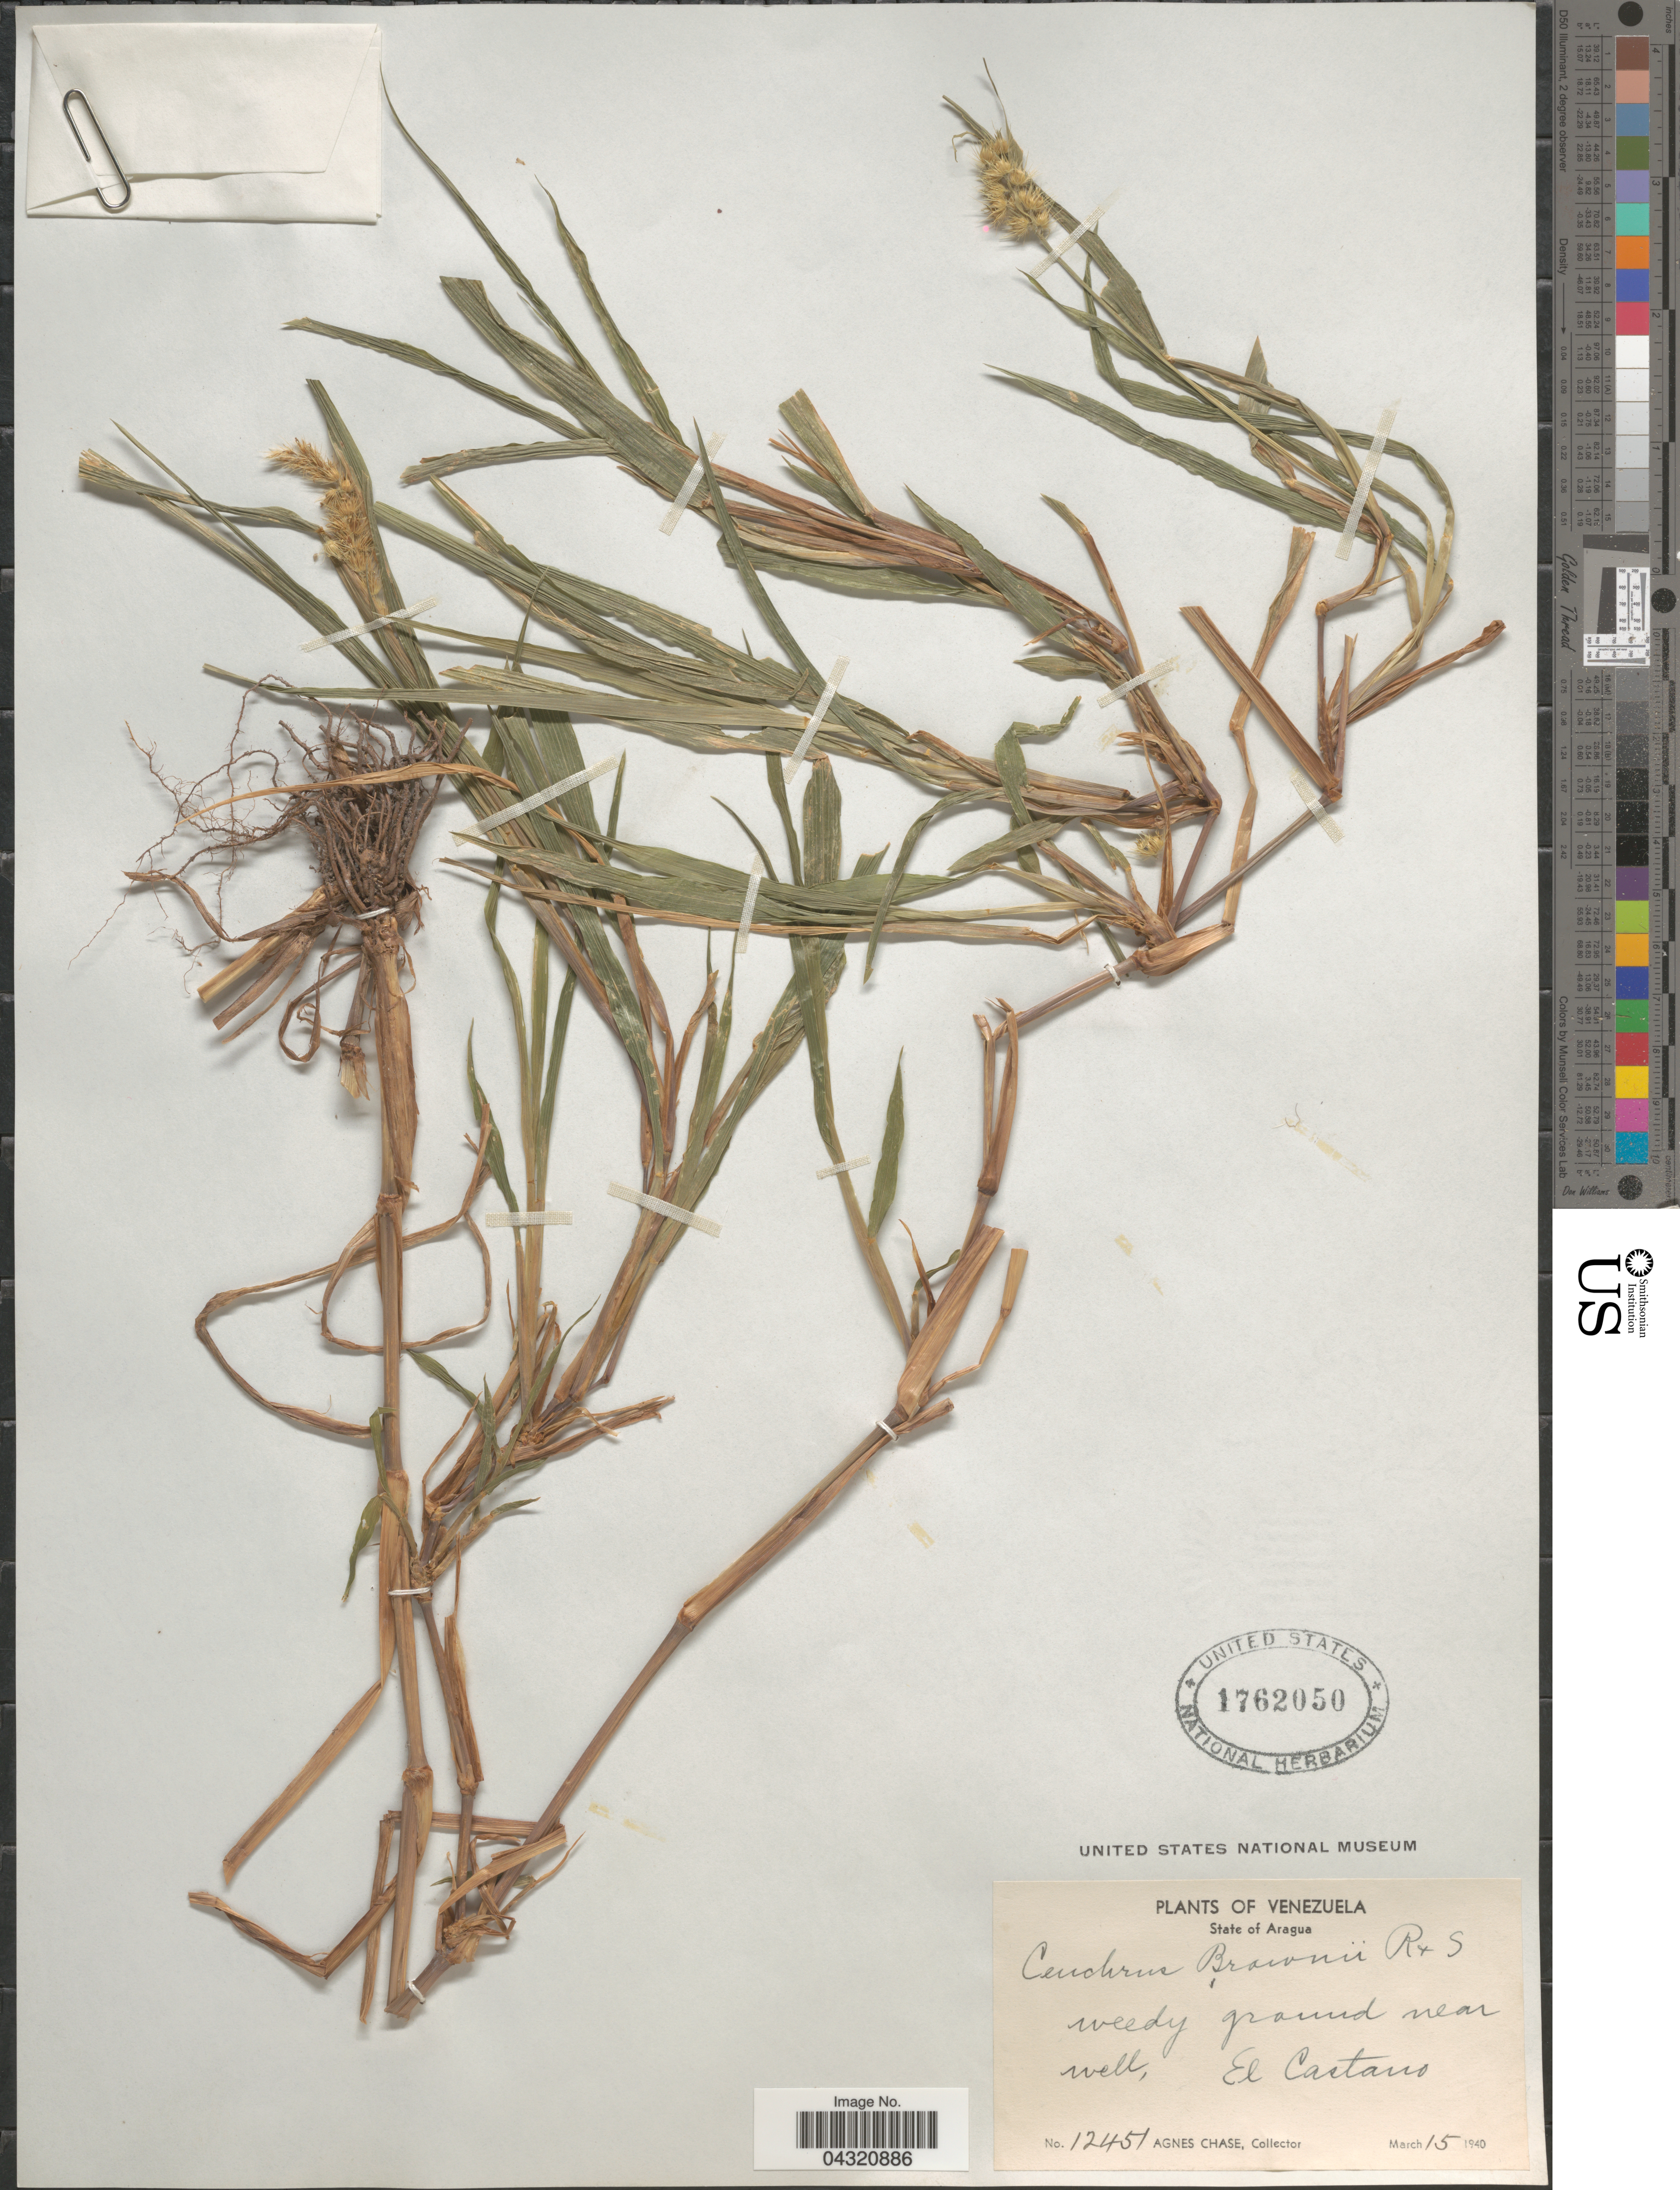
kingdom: Plantae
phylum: Tracheophyta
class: Liliopsida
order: Poales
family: Poaceae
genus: Cenchrus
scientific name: Cenchrus brownii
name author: Roem. & Schult.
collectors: A. Chase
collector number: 12451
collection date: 1940-03-15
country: Venezuela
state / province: Aragua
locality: Weedy ground near well, El Castano.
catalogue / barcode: US 1762050